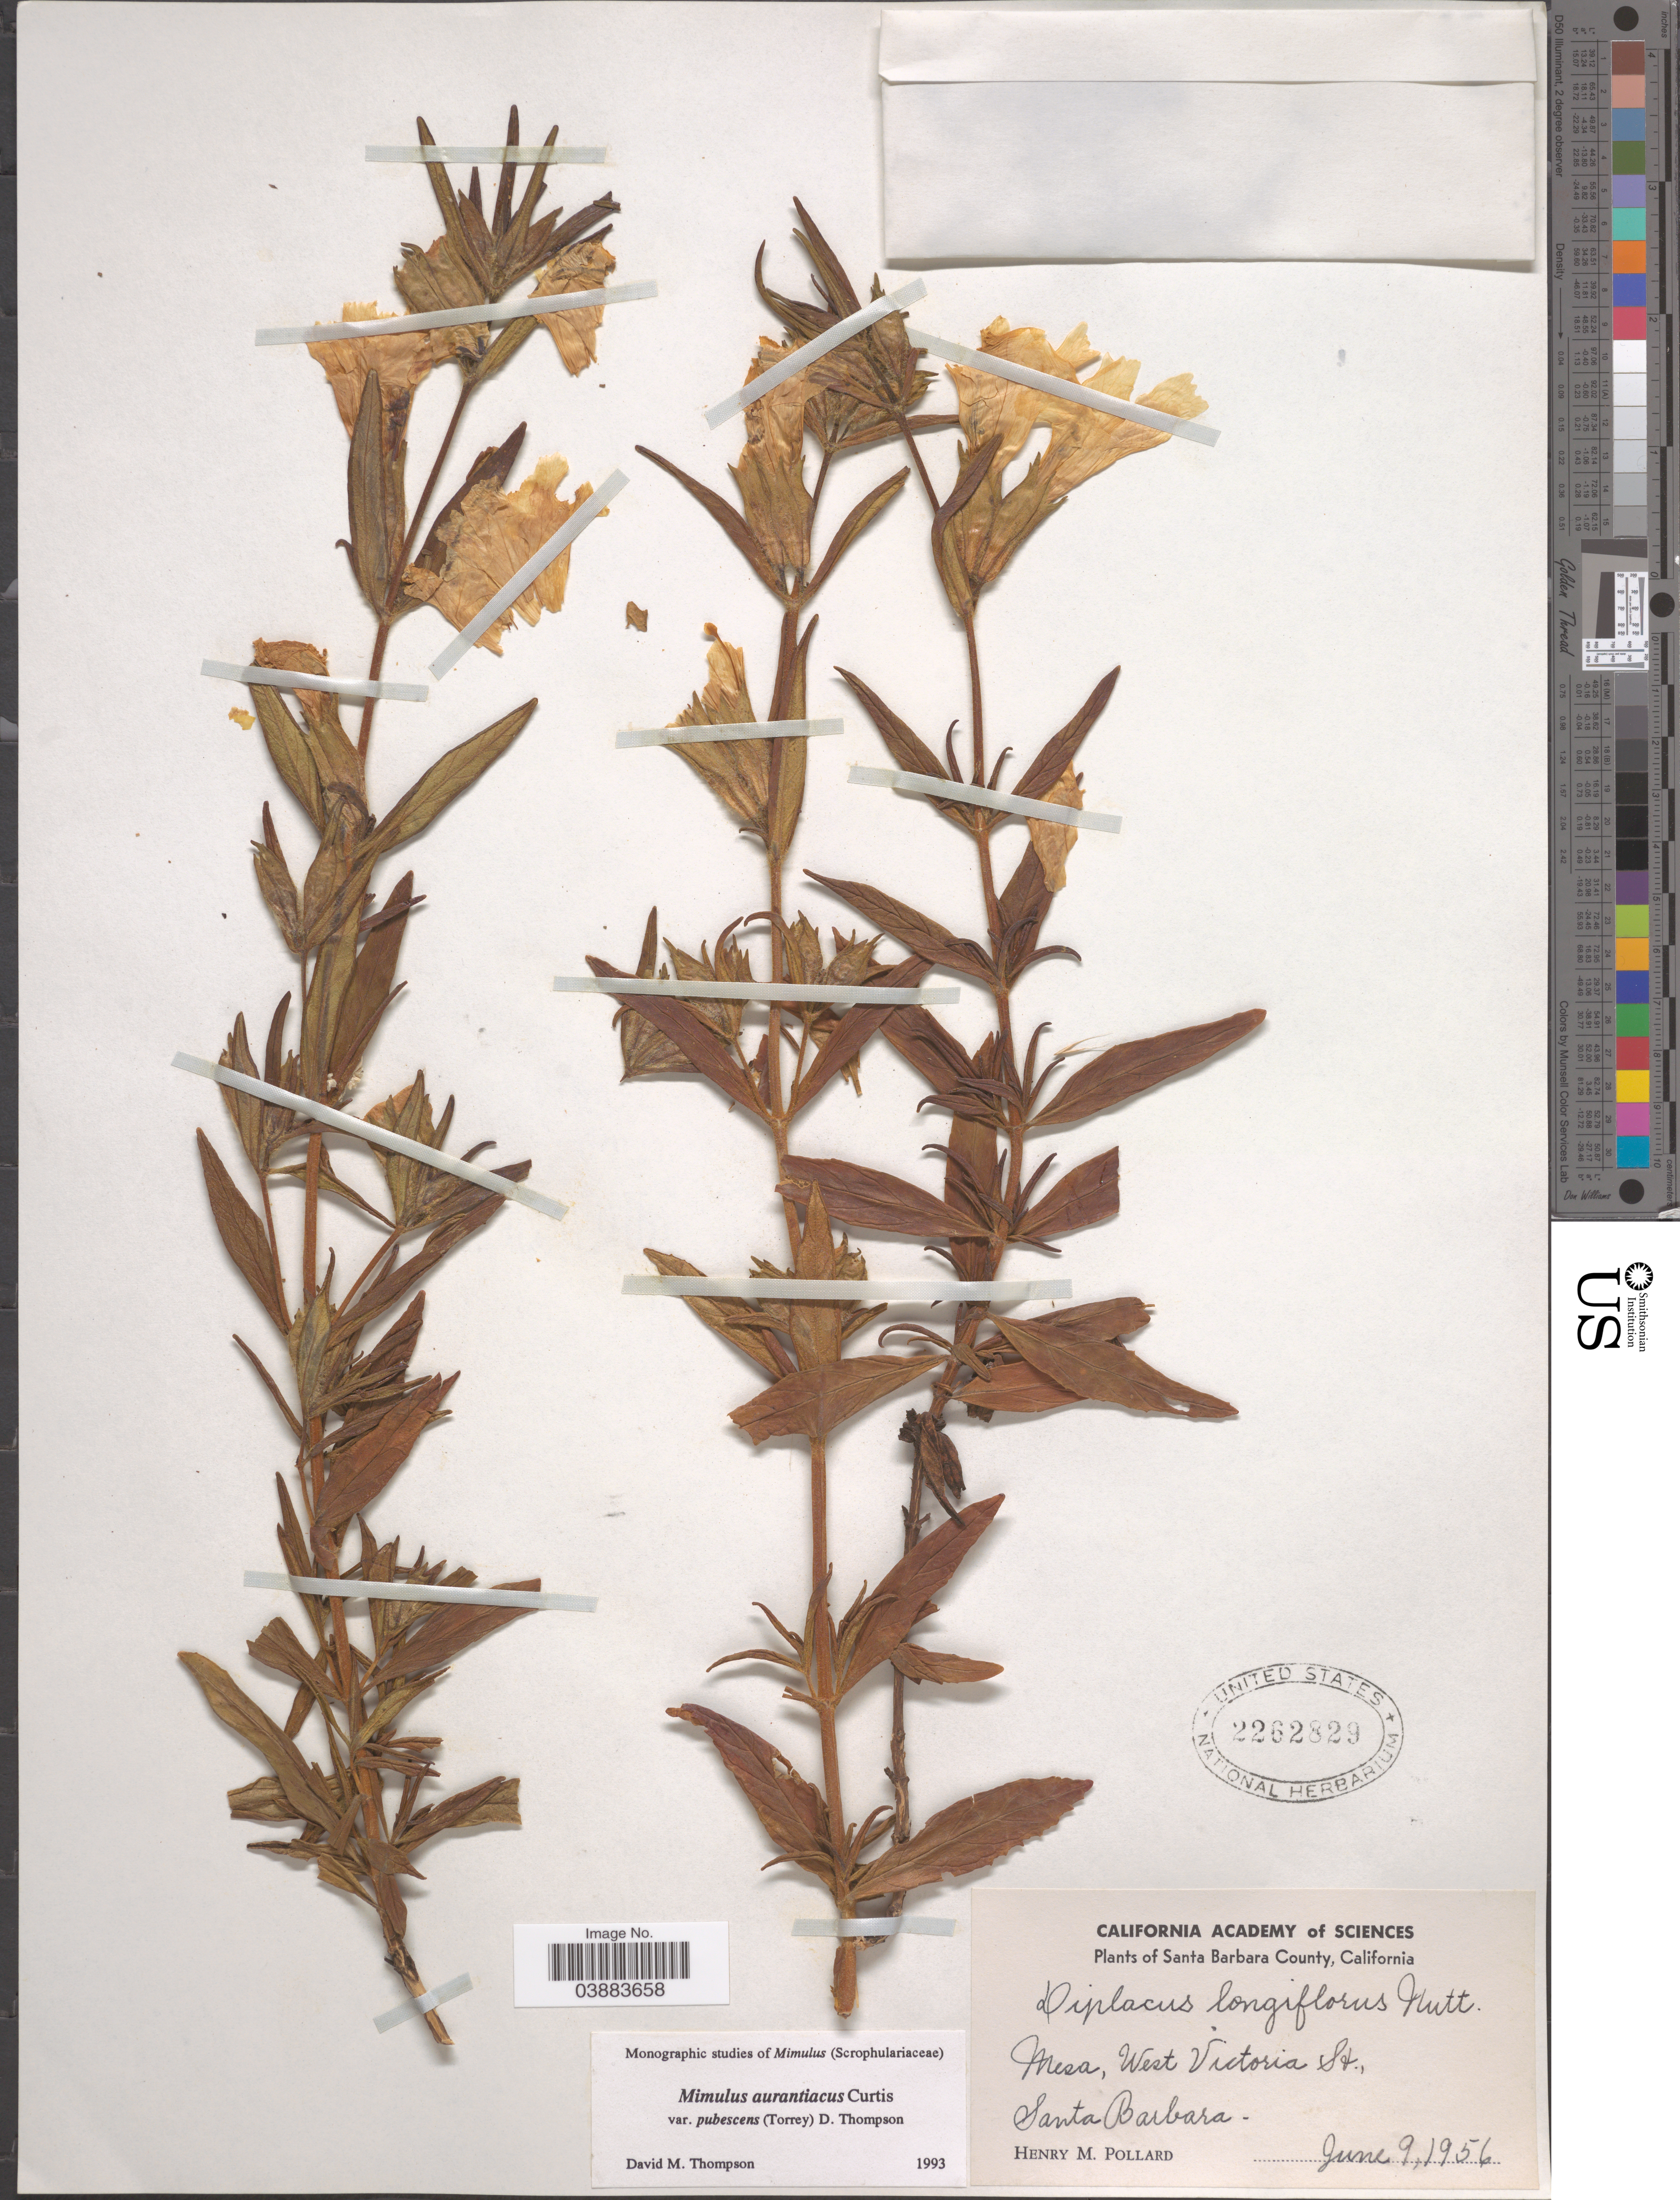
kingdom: Plantae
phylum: Tracheophyta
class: Magnoliopsida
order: Lamiales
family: Phrymaceae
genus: Diplacus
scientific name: Diplacus aurantiacus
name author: (Curtis) Jeps.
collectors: H. M. Pollard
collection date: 1956-06-09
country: United States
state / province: California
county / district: Santa Barbara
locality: Santa Barbara County. Mesa, West Victoria St., Santa Barbara.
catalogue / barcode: US 2262829